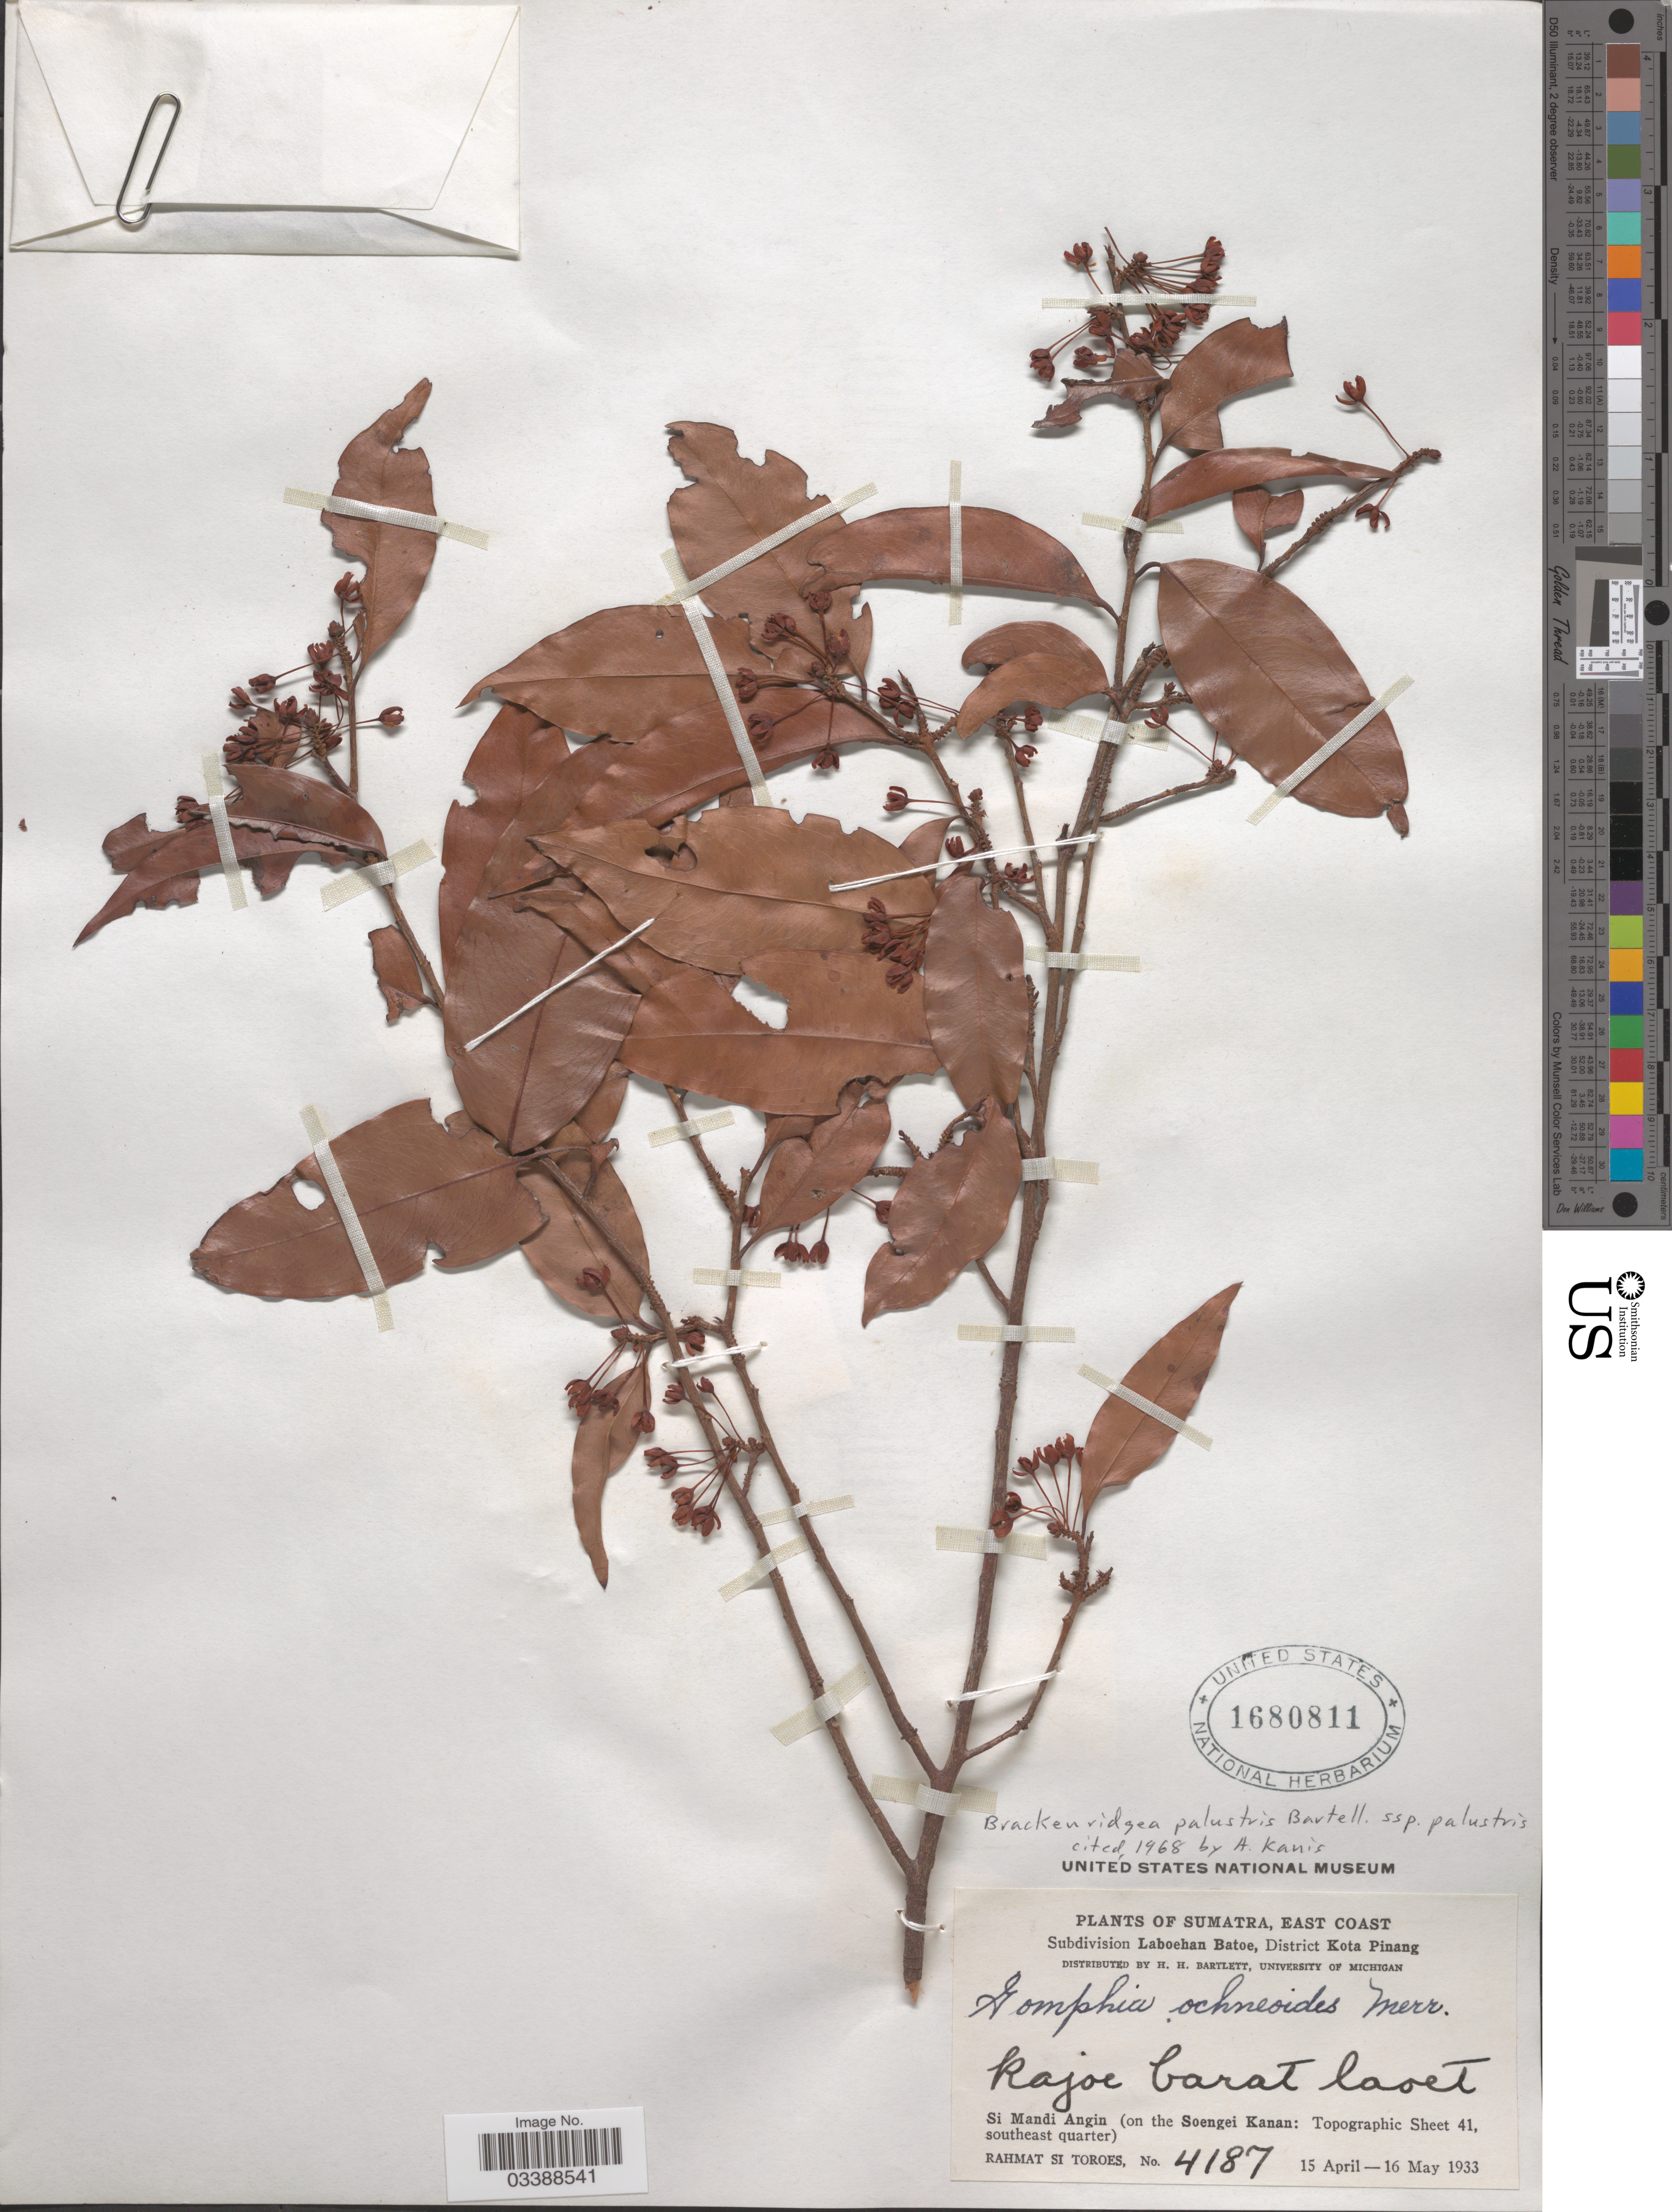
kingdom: Plantae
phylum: Tracheophyta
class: Magnoliopsida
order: Malpighiales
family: Ochnaceae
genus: Brackenridgea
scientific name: Brackenridgea palustris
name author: Bartell.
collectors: Rahmat Si Boeea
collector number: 4187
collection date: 1933-04-15/1933-05-16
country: Indonesia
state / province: Sumatra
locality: East Coast. Subdivision Laboehan Batoe, District Kota Pinang. Si Mandi Angin (on the Soengei Kanan: Topographic Sheet 41, southeast quarter).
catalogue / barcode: US 1680811